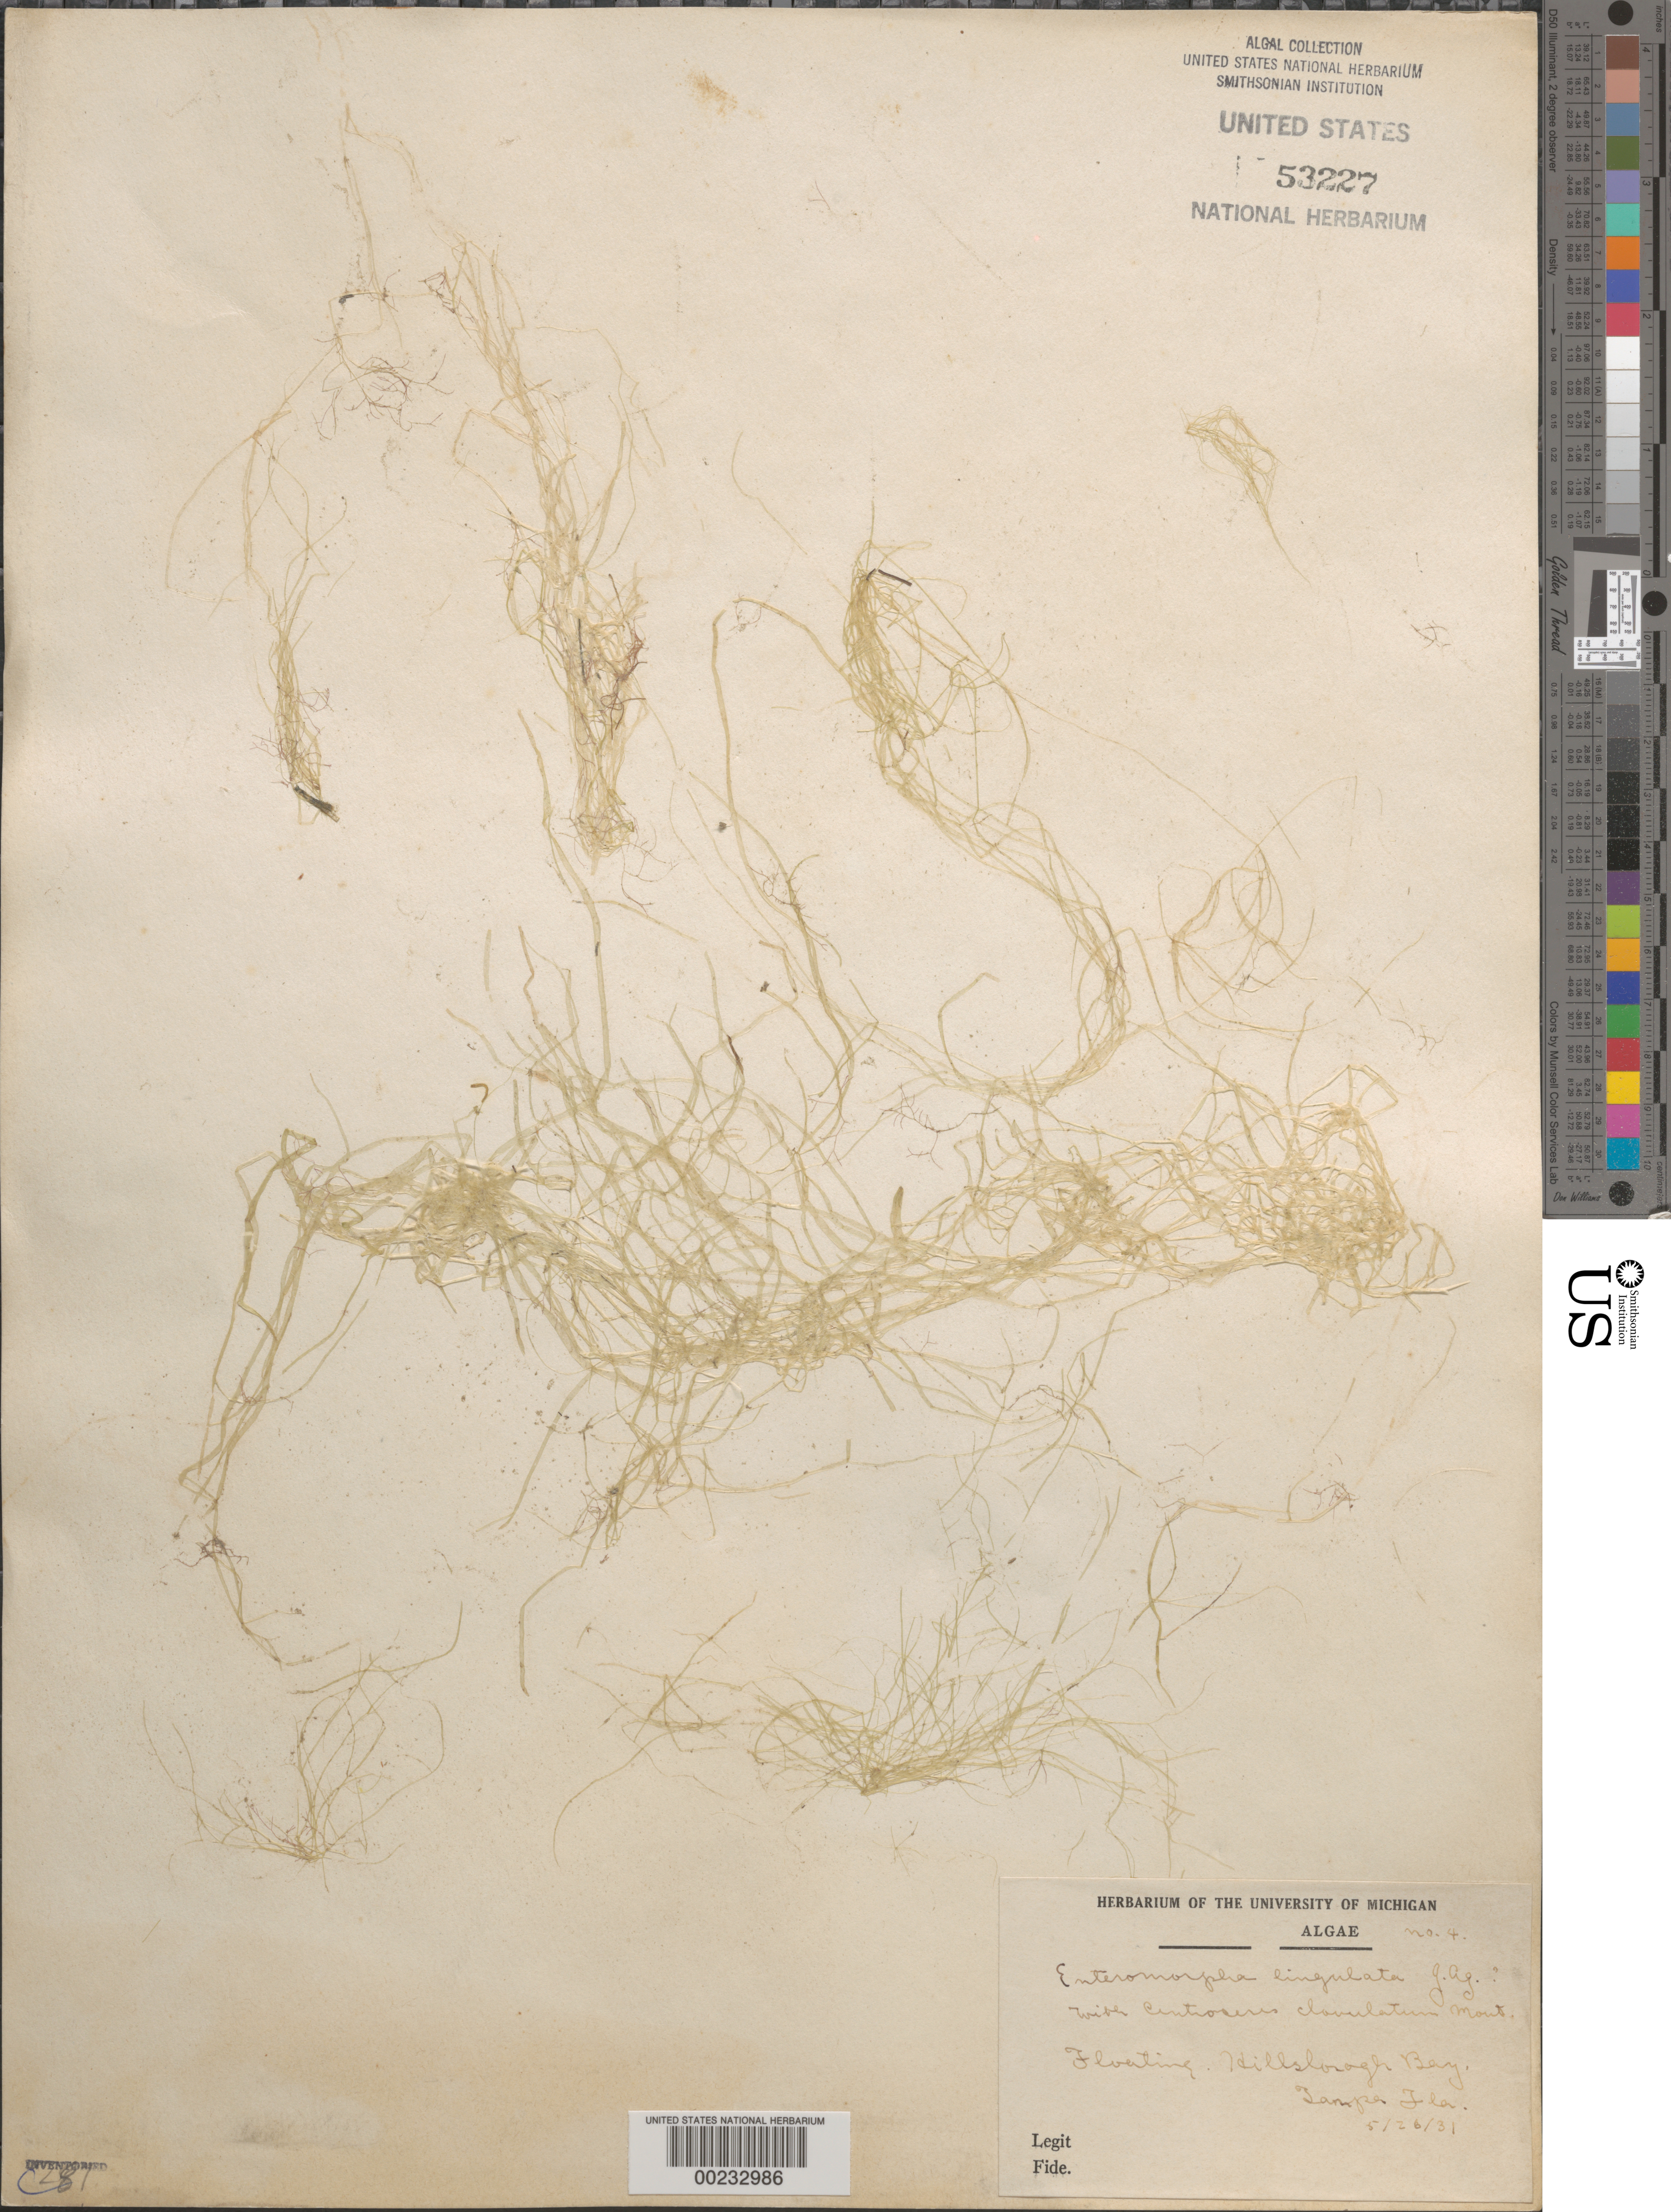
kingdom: Plantae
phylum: Chlorophyta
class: Ulvophyceae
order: Ulvales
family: Ulvaceae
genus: Ulva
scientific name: Ulva flexuosa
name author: Wulfen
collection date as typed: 26 May 1937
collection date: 1937-05-26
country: United States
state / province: Florida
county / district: Hillsborough County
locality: Tampa, Hillsborough Bay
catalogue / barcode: US 53227